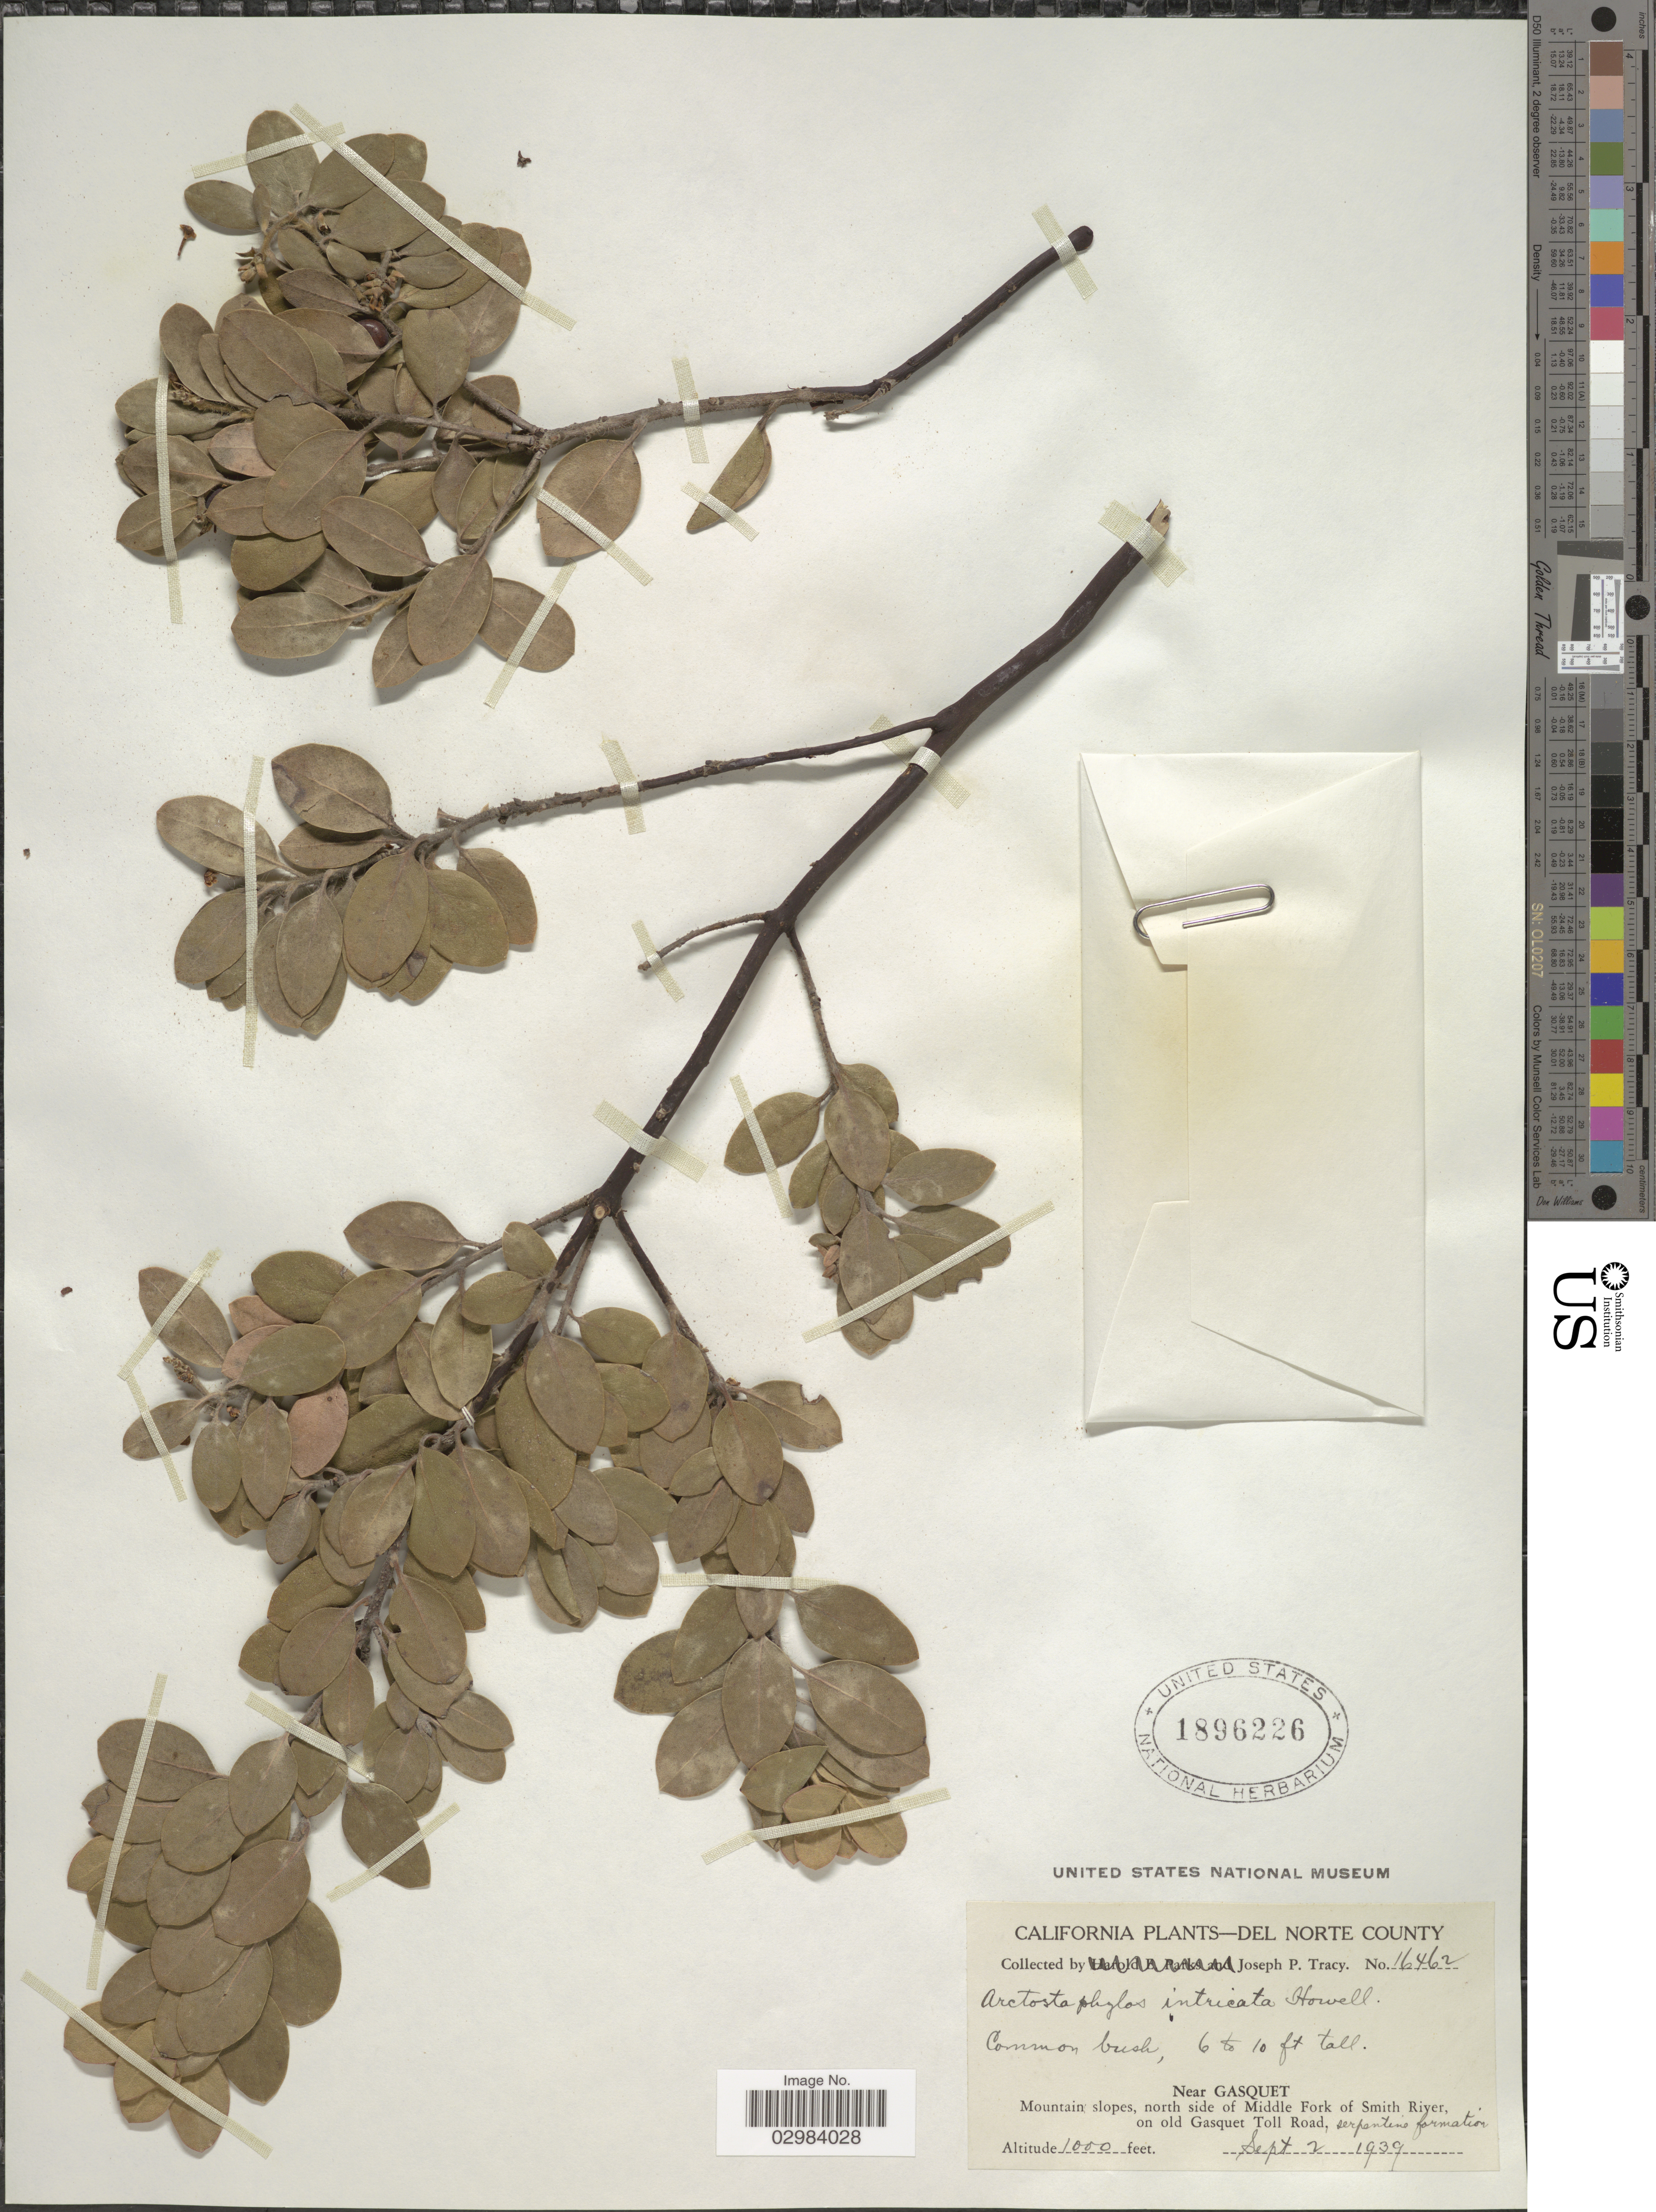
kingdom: Plantae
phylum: Tracheophyta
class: Magnoliopsida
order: Ericales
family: Ericaceae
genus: Arctostaphylos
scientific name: Arctostaphylos intricata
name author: Howell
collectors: J. Tracy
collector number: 16462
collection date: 1939-09-02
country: United States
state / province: California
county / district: Del Norte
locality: Del Norte County, Near Gasquet, Mountain slopes, north side of Middle Fork of Smith River, on old Gasquet Toll Road.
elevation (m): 305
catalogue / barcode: US 1896226